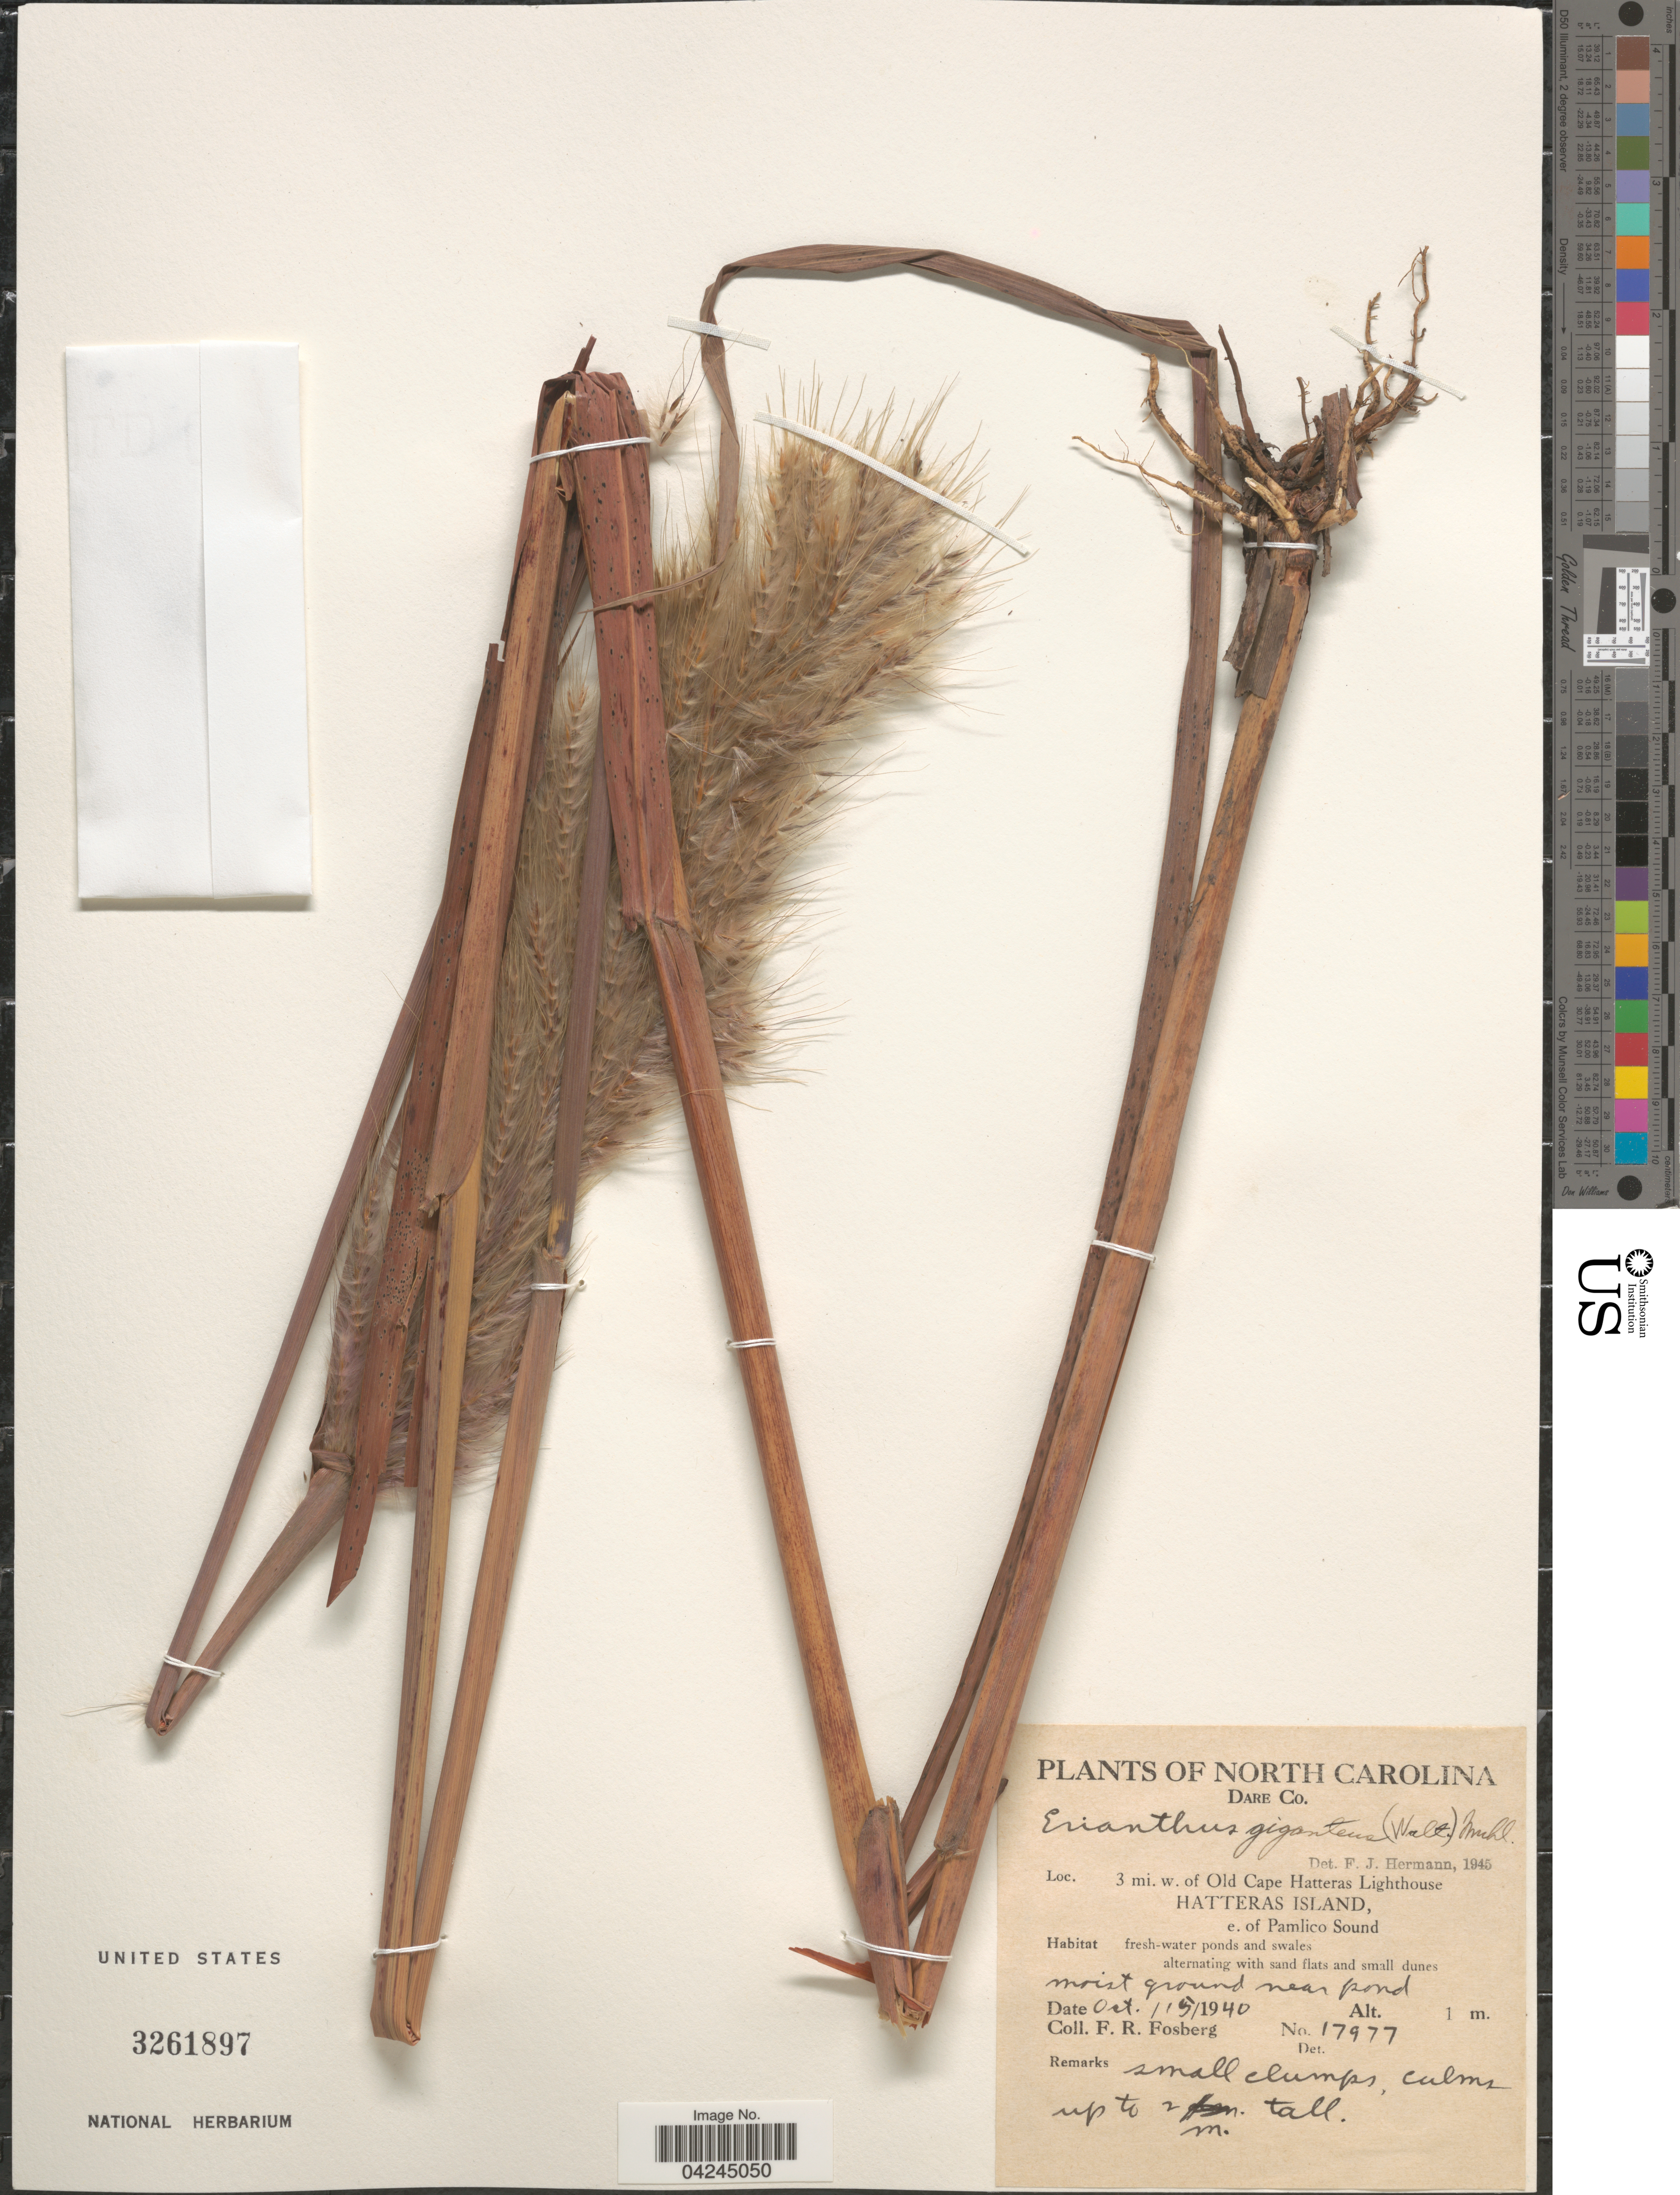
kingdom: Plantae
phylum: Tracheophyta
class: Liliopsida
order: Poales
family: Poaceae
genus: Erianthus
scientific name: Erianthus giganteus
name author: (Walter) P. Beauv.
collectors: F. R. Fosberg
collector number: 17977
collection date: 1940-10-15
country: United States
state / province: North Carolina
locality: Dare Co. 3 mi. w. of Old Cape Hatteras Lighthouse Hatteras Island, e. of Pamlico Sound.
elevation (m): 1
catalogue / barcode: US 3261897